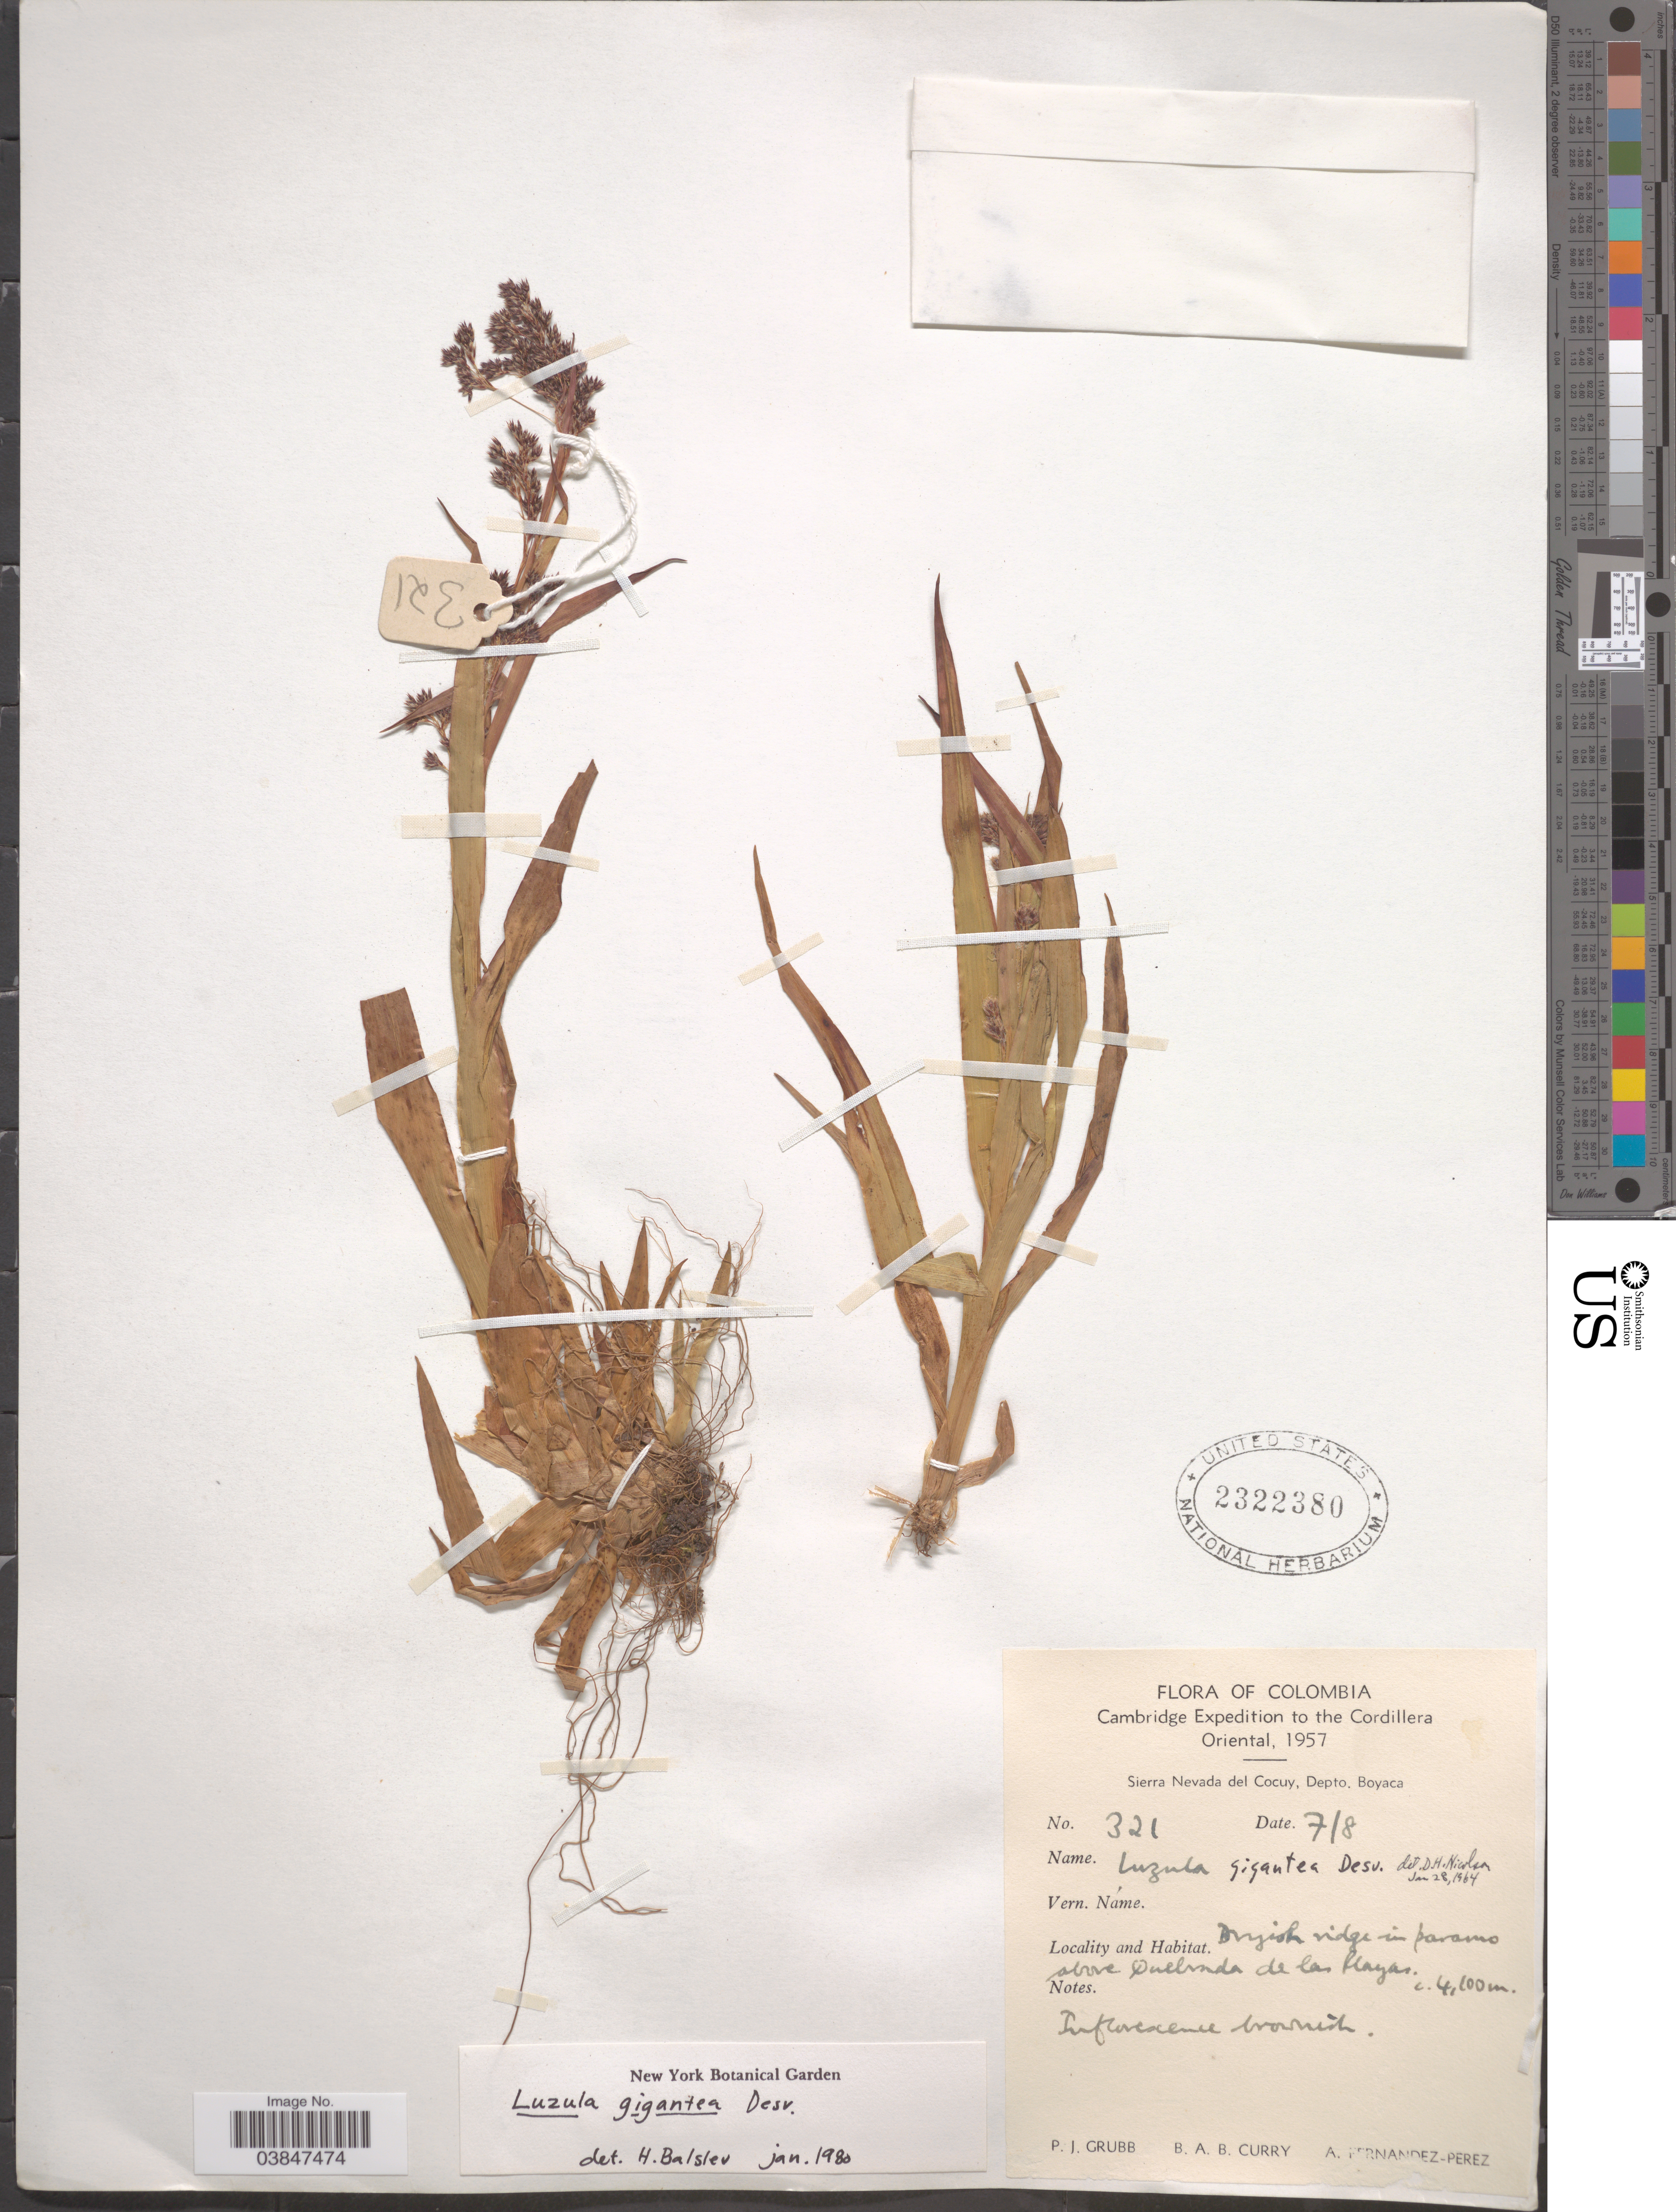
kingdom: Plantae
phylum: Tracheophyta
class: Liliopsida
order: Poales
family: Juncaceae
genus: Luzula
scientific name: Luzula gigantea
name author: Desv.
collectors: P. J. Grubb, B. A. B. Curry & A. Fernández-Pérez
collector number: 321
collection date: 1957-08-07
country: Colombia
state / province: Boyacá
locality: The Cordillera Oriental. Sierra Nevada del Cocuy, Depto. Boyacá. Dryish ridge in paramo above Quebrada de las Playas.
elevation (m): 4100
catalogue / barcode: US 2322380